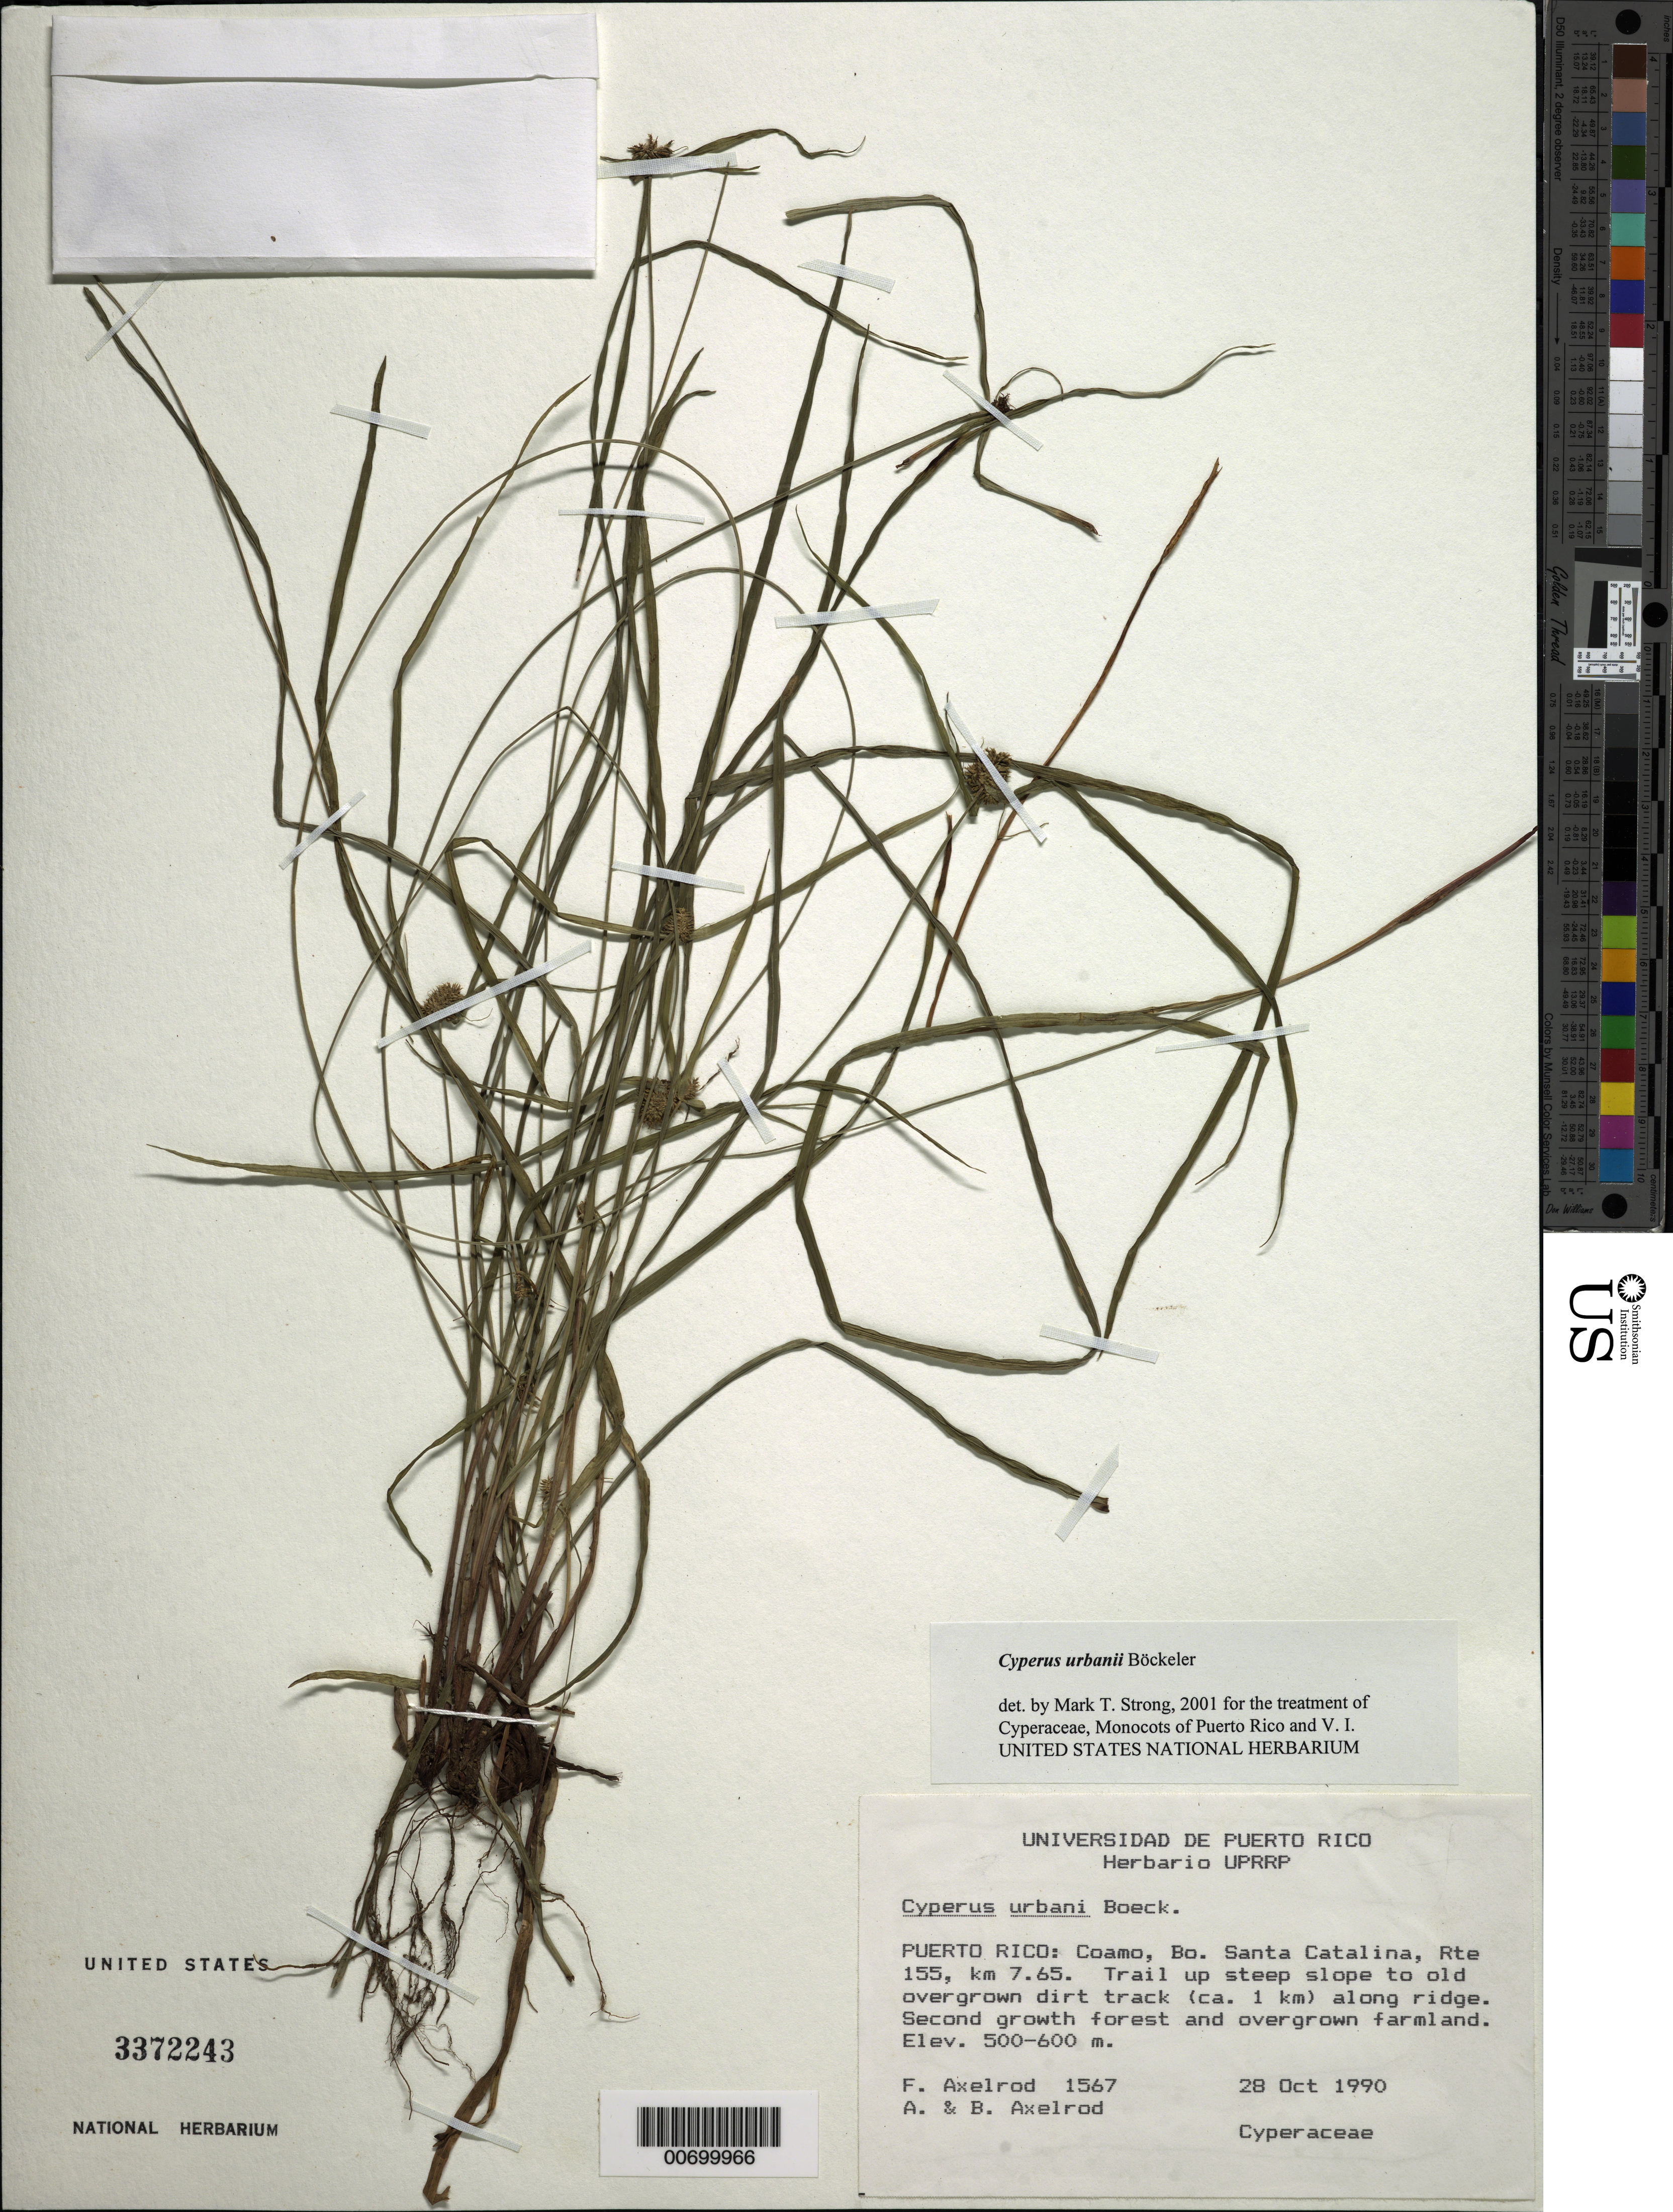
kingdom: Plantae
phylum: Tracheophyta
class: Liliopsida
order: Poales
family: Cyperaceae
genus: Cyperus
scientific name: Cyperus urbanii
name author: Boeckeler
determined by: Strong, M. T., (US), Smithsonian Institution - National Museum of Natural History (UNITED STATES)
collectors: F. S. Axelrod, A. Axelrod & B. Axelrod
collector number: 1567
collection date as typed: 28 Oct 1990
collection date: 1990-10-28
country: Puerto Rico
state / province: Coamo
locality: Coamo: Bo. Santa Catalina, Rte. 155, km 7.65. Trail up steep slope to old overgrown dirt track (ca. 1 km) along ridge.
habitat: Second-growth forest and overgrown farmland.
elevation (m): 500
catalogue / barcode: US 3372243